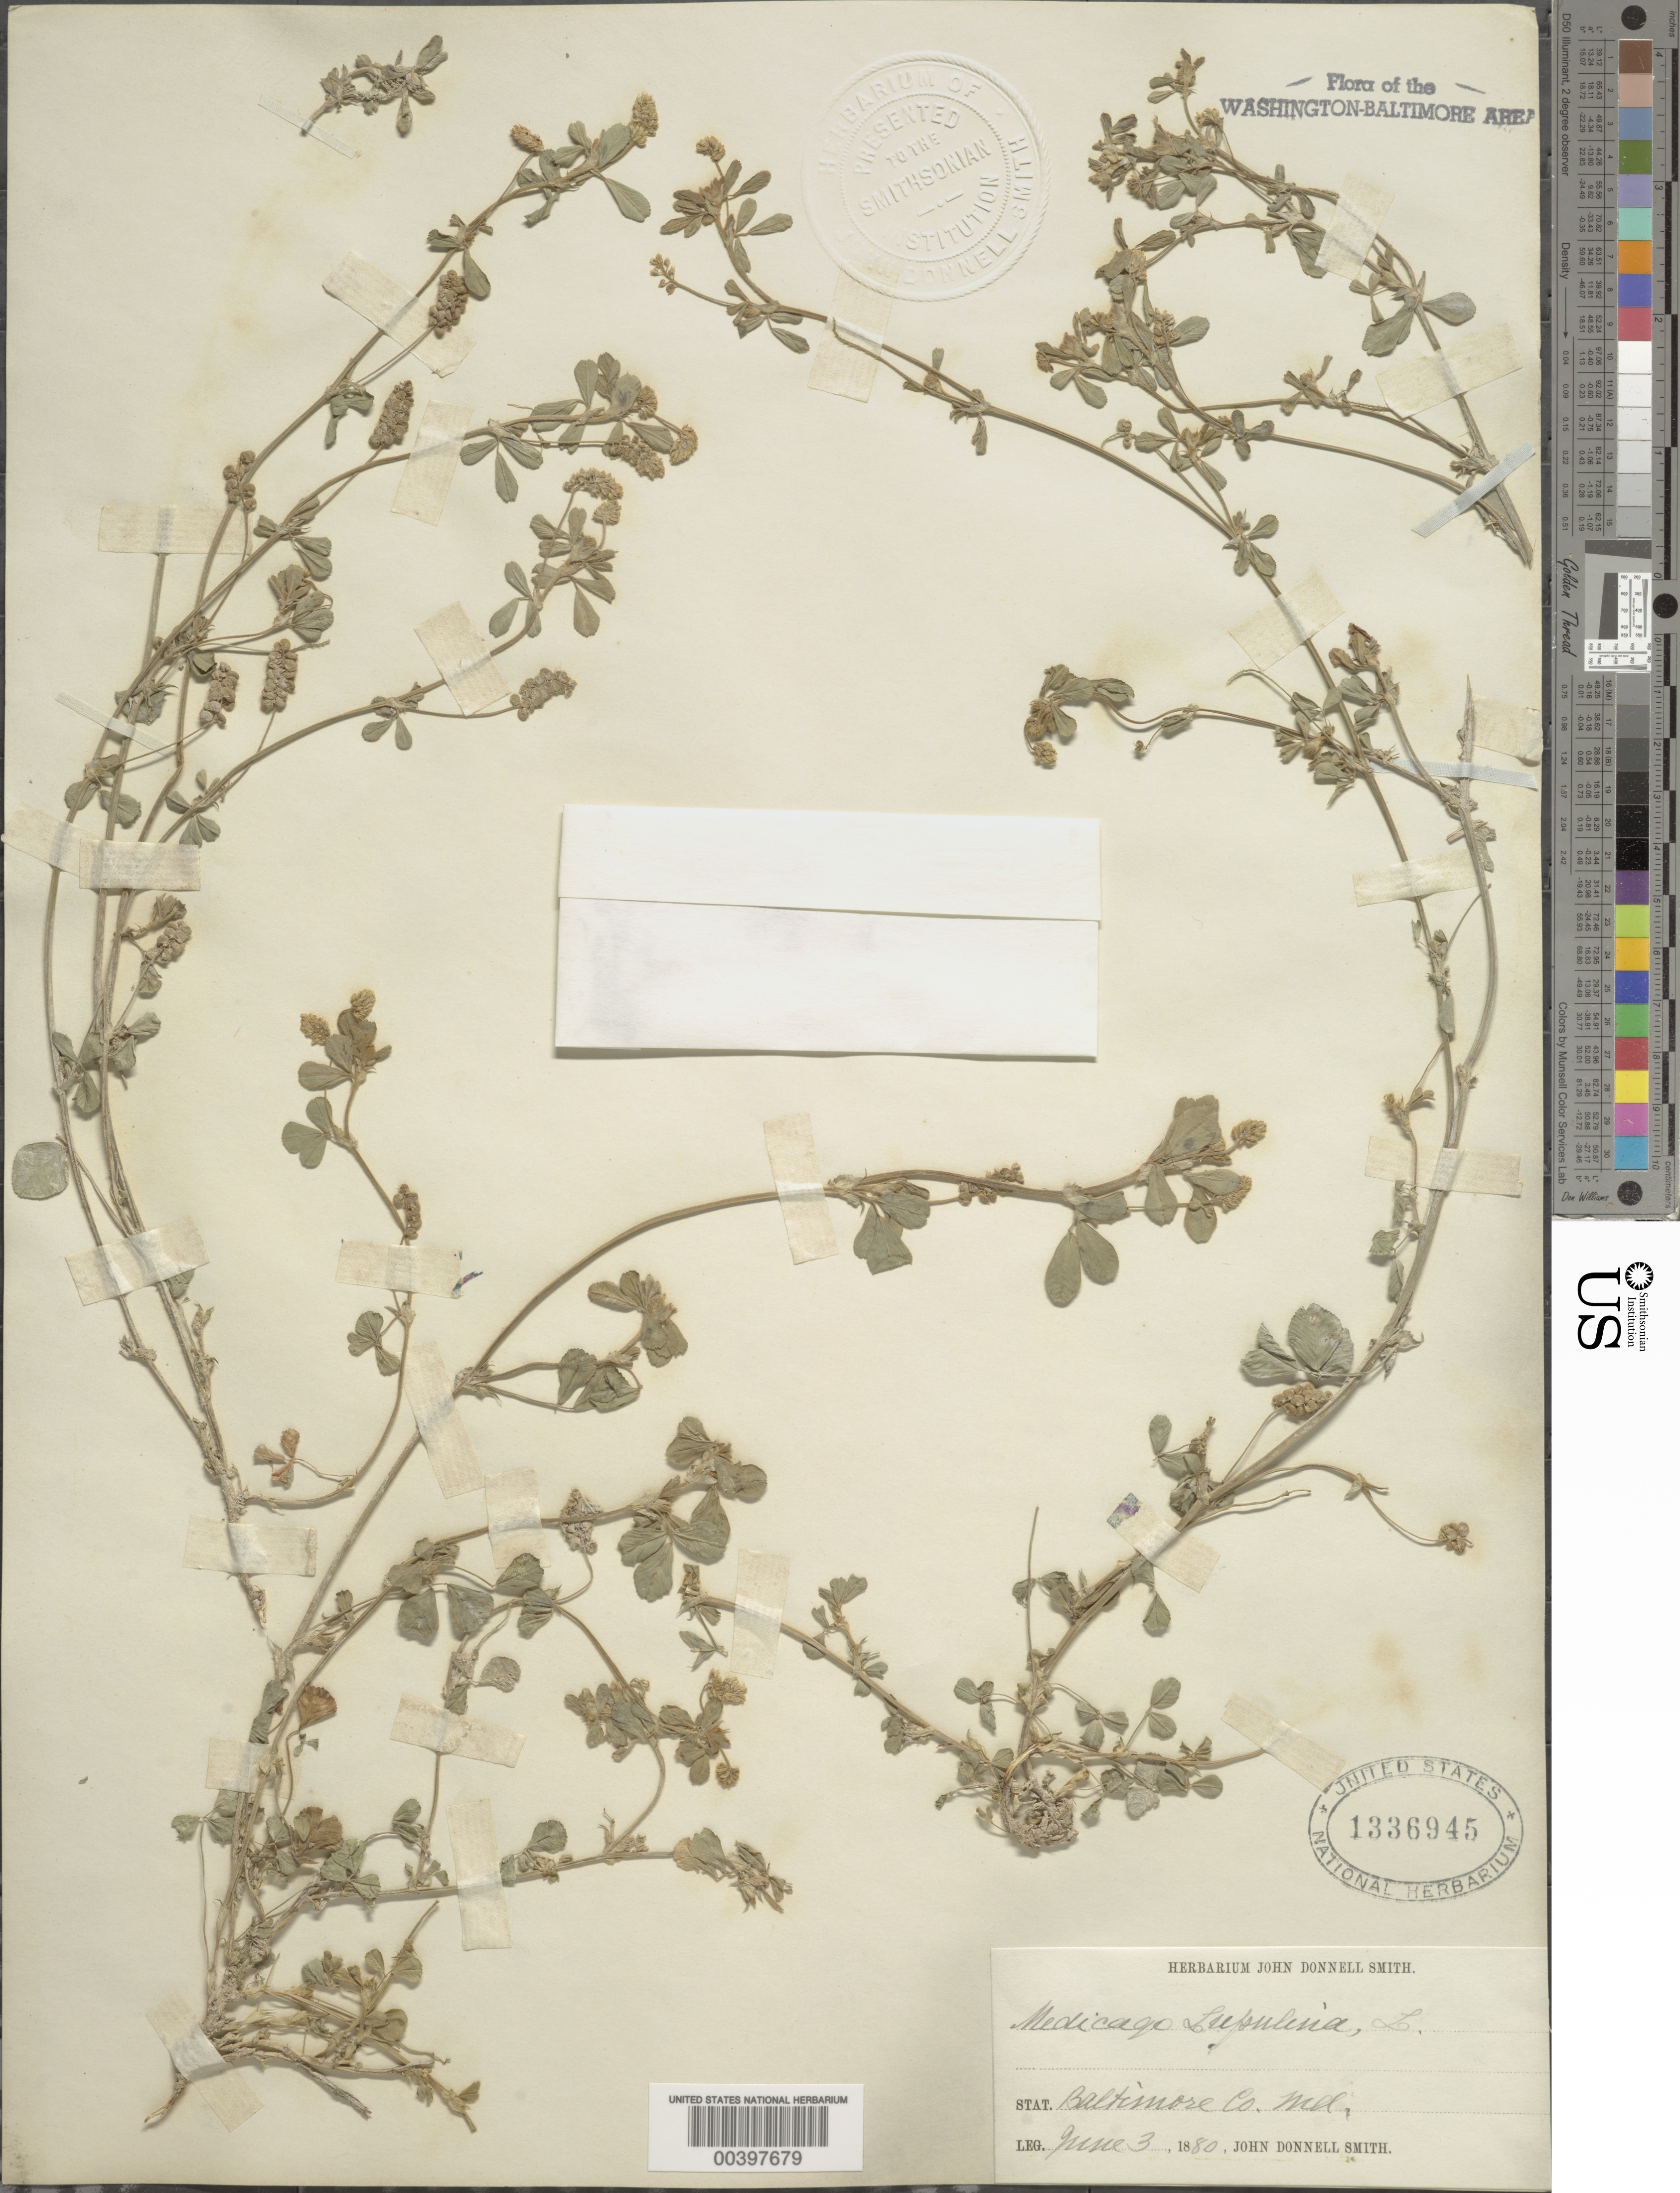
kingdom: Plantae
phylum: Tracheophyta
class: Magnoliopsida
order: Fabales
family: Fabaceae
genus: Medicago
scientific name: Medicago lupulina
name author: L.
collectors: J. Donnell Smith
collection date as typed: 03 Jun 1880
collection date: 1880-06-03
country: United States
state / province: Maryland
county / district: Baltimore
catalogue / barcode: US 1336945